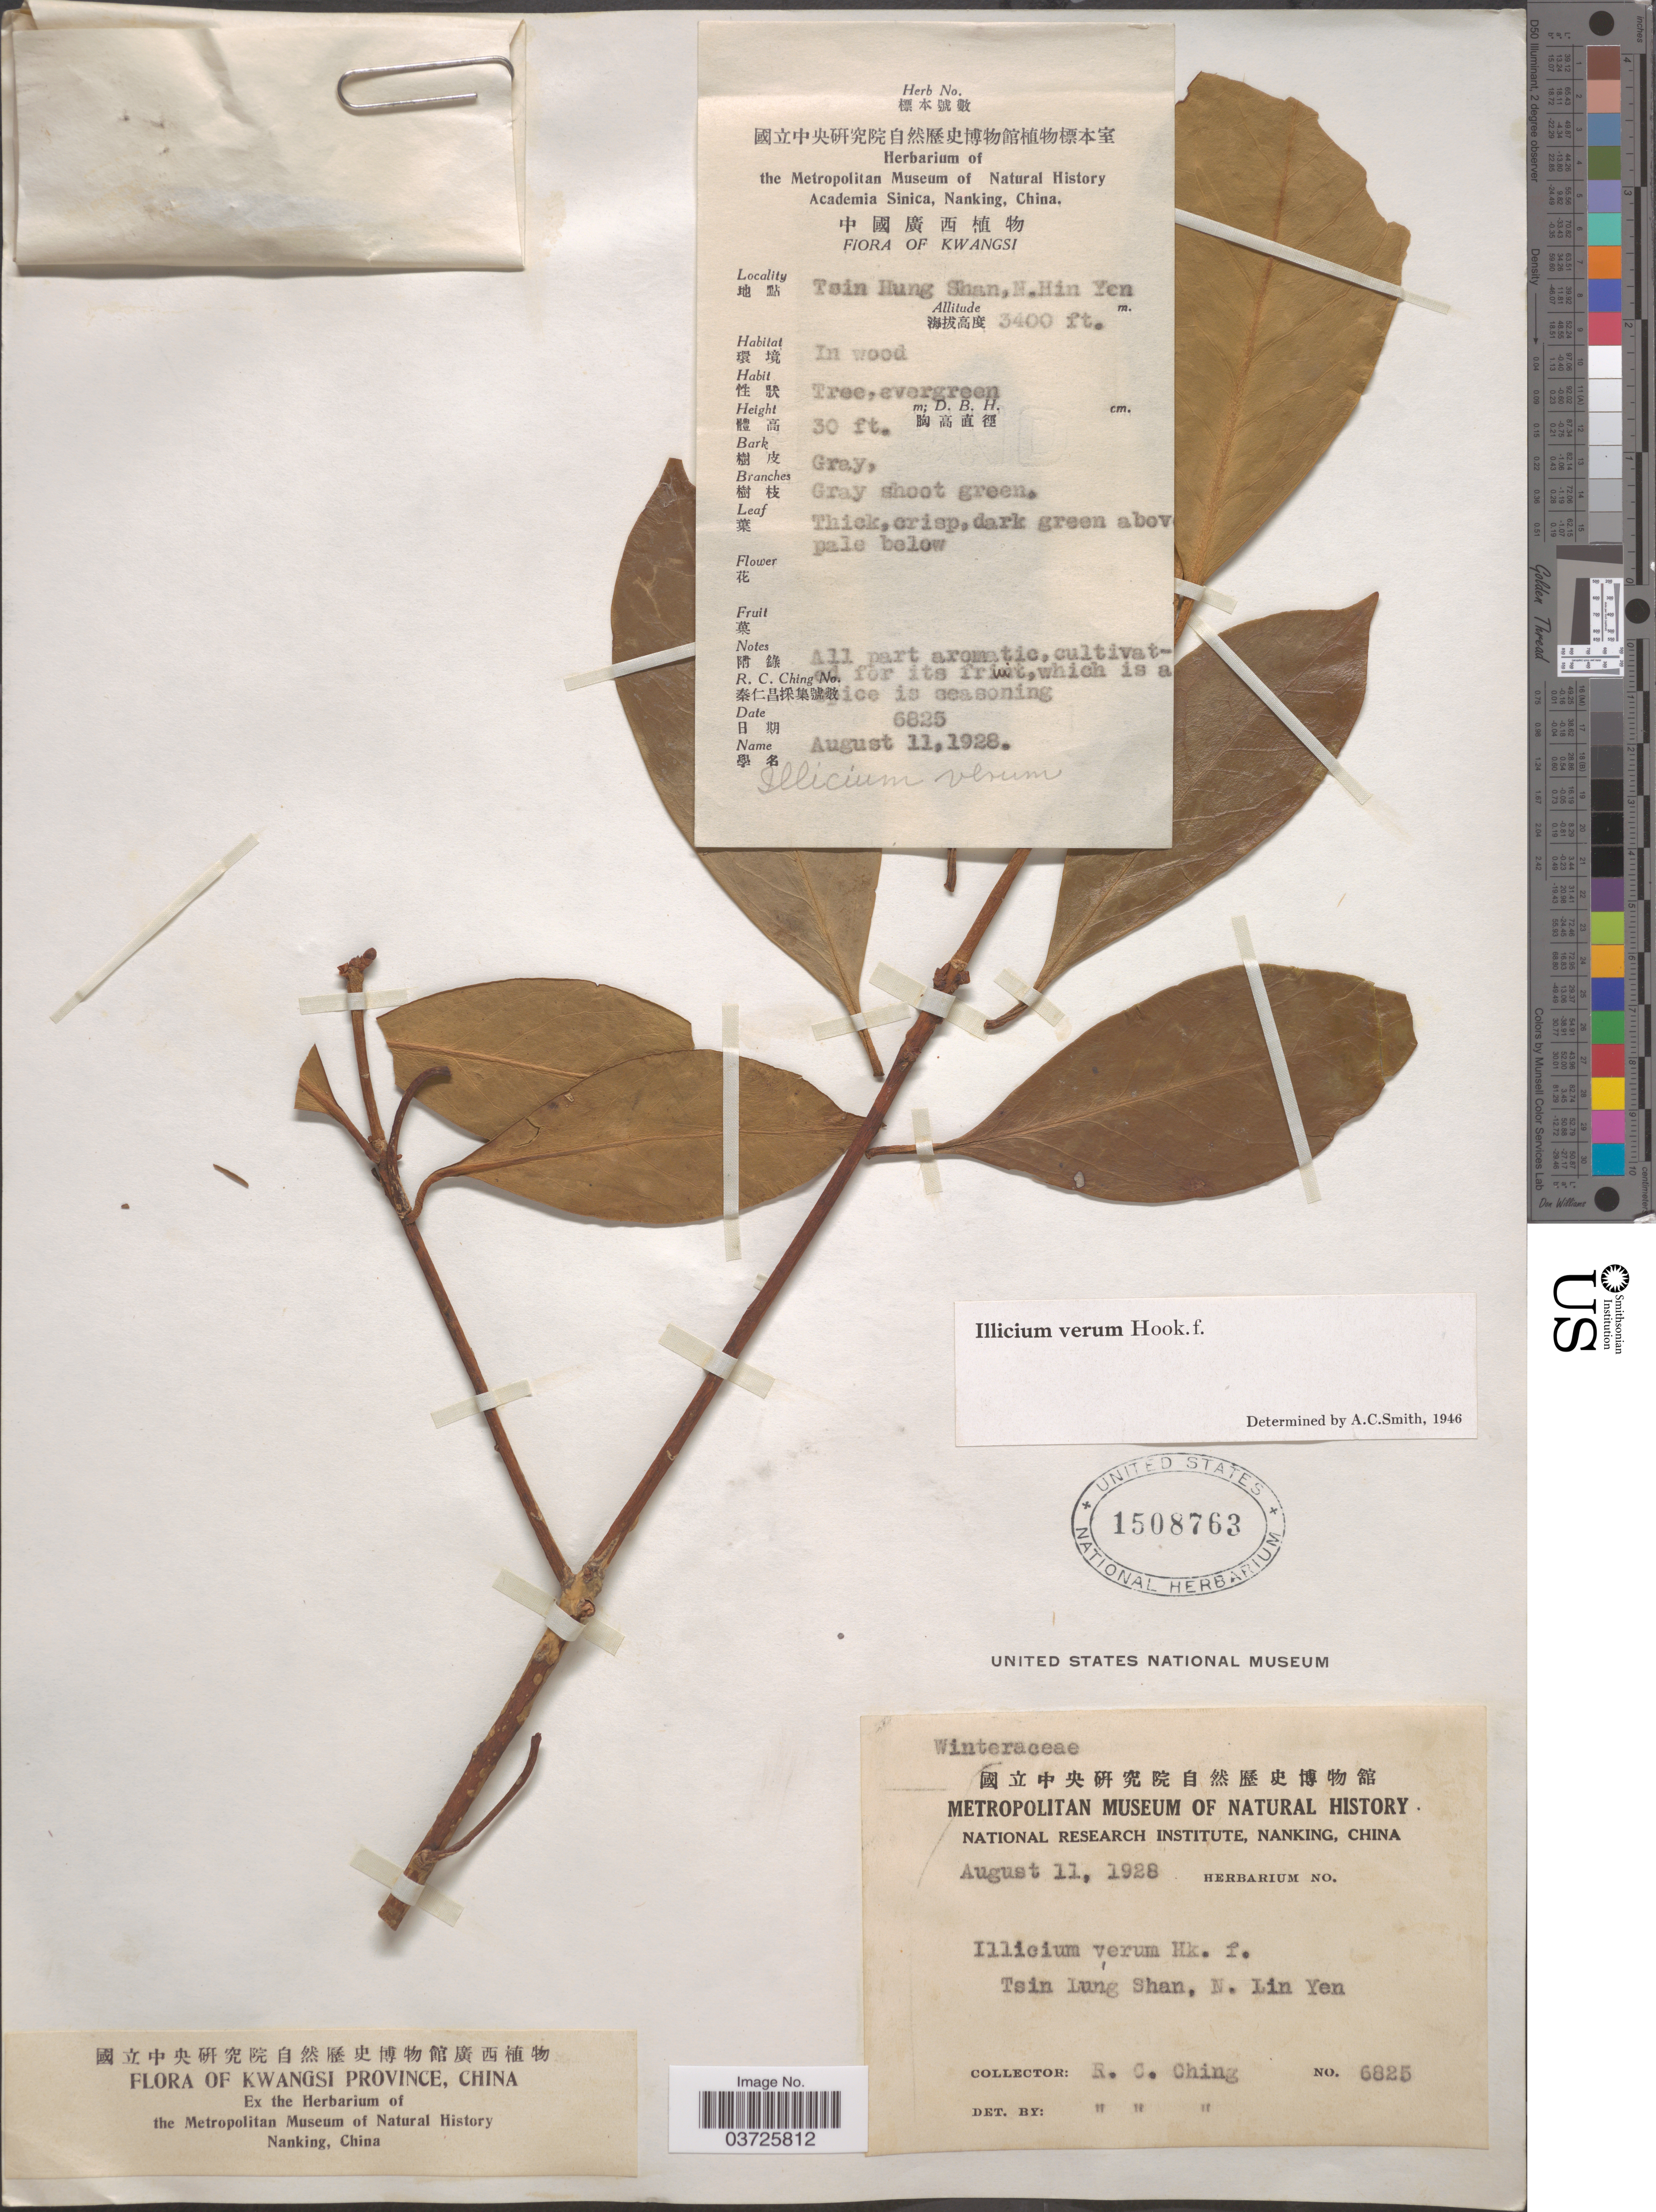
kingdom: Plantae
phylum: Tracheophyta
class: Magnoliopsida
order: Austrobaileyales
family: Schisandraceae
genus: Illicium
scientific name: Illicium verum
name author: Hook. f.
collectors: R. C. Ching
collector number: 6825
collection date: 1928-08-11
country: China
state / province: Guangxi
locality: Kwangsi Province. Tsin Hung Shan, N.Hin Yen. Tsing Lung Shan, N. Lin Yen.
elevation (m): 1036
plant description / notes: Fruit temporarily sampled for micro-CT scanning.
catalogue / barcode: US 1508763